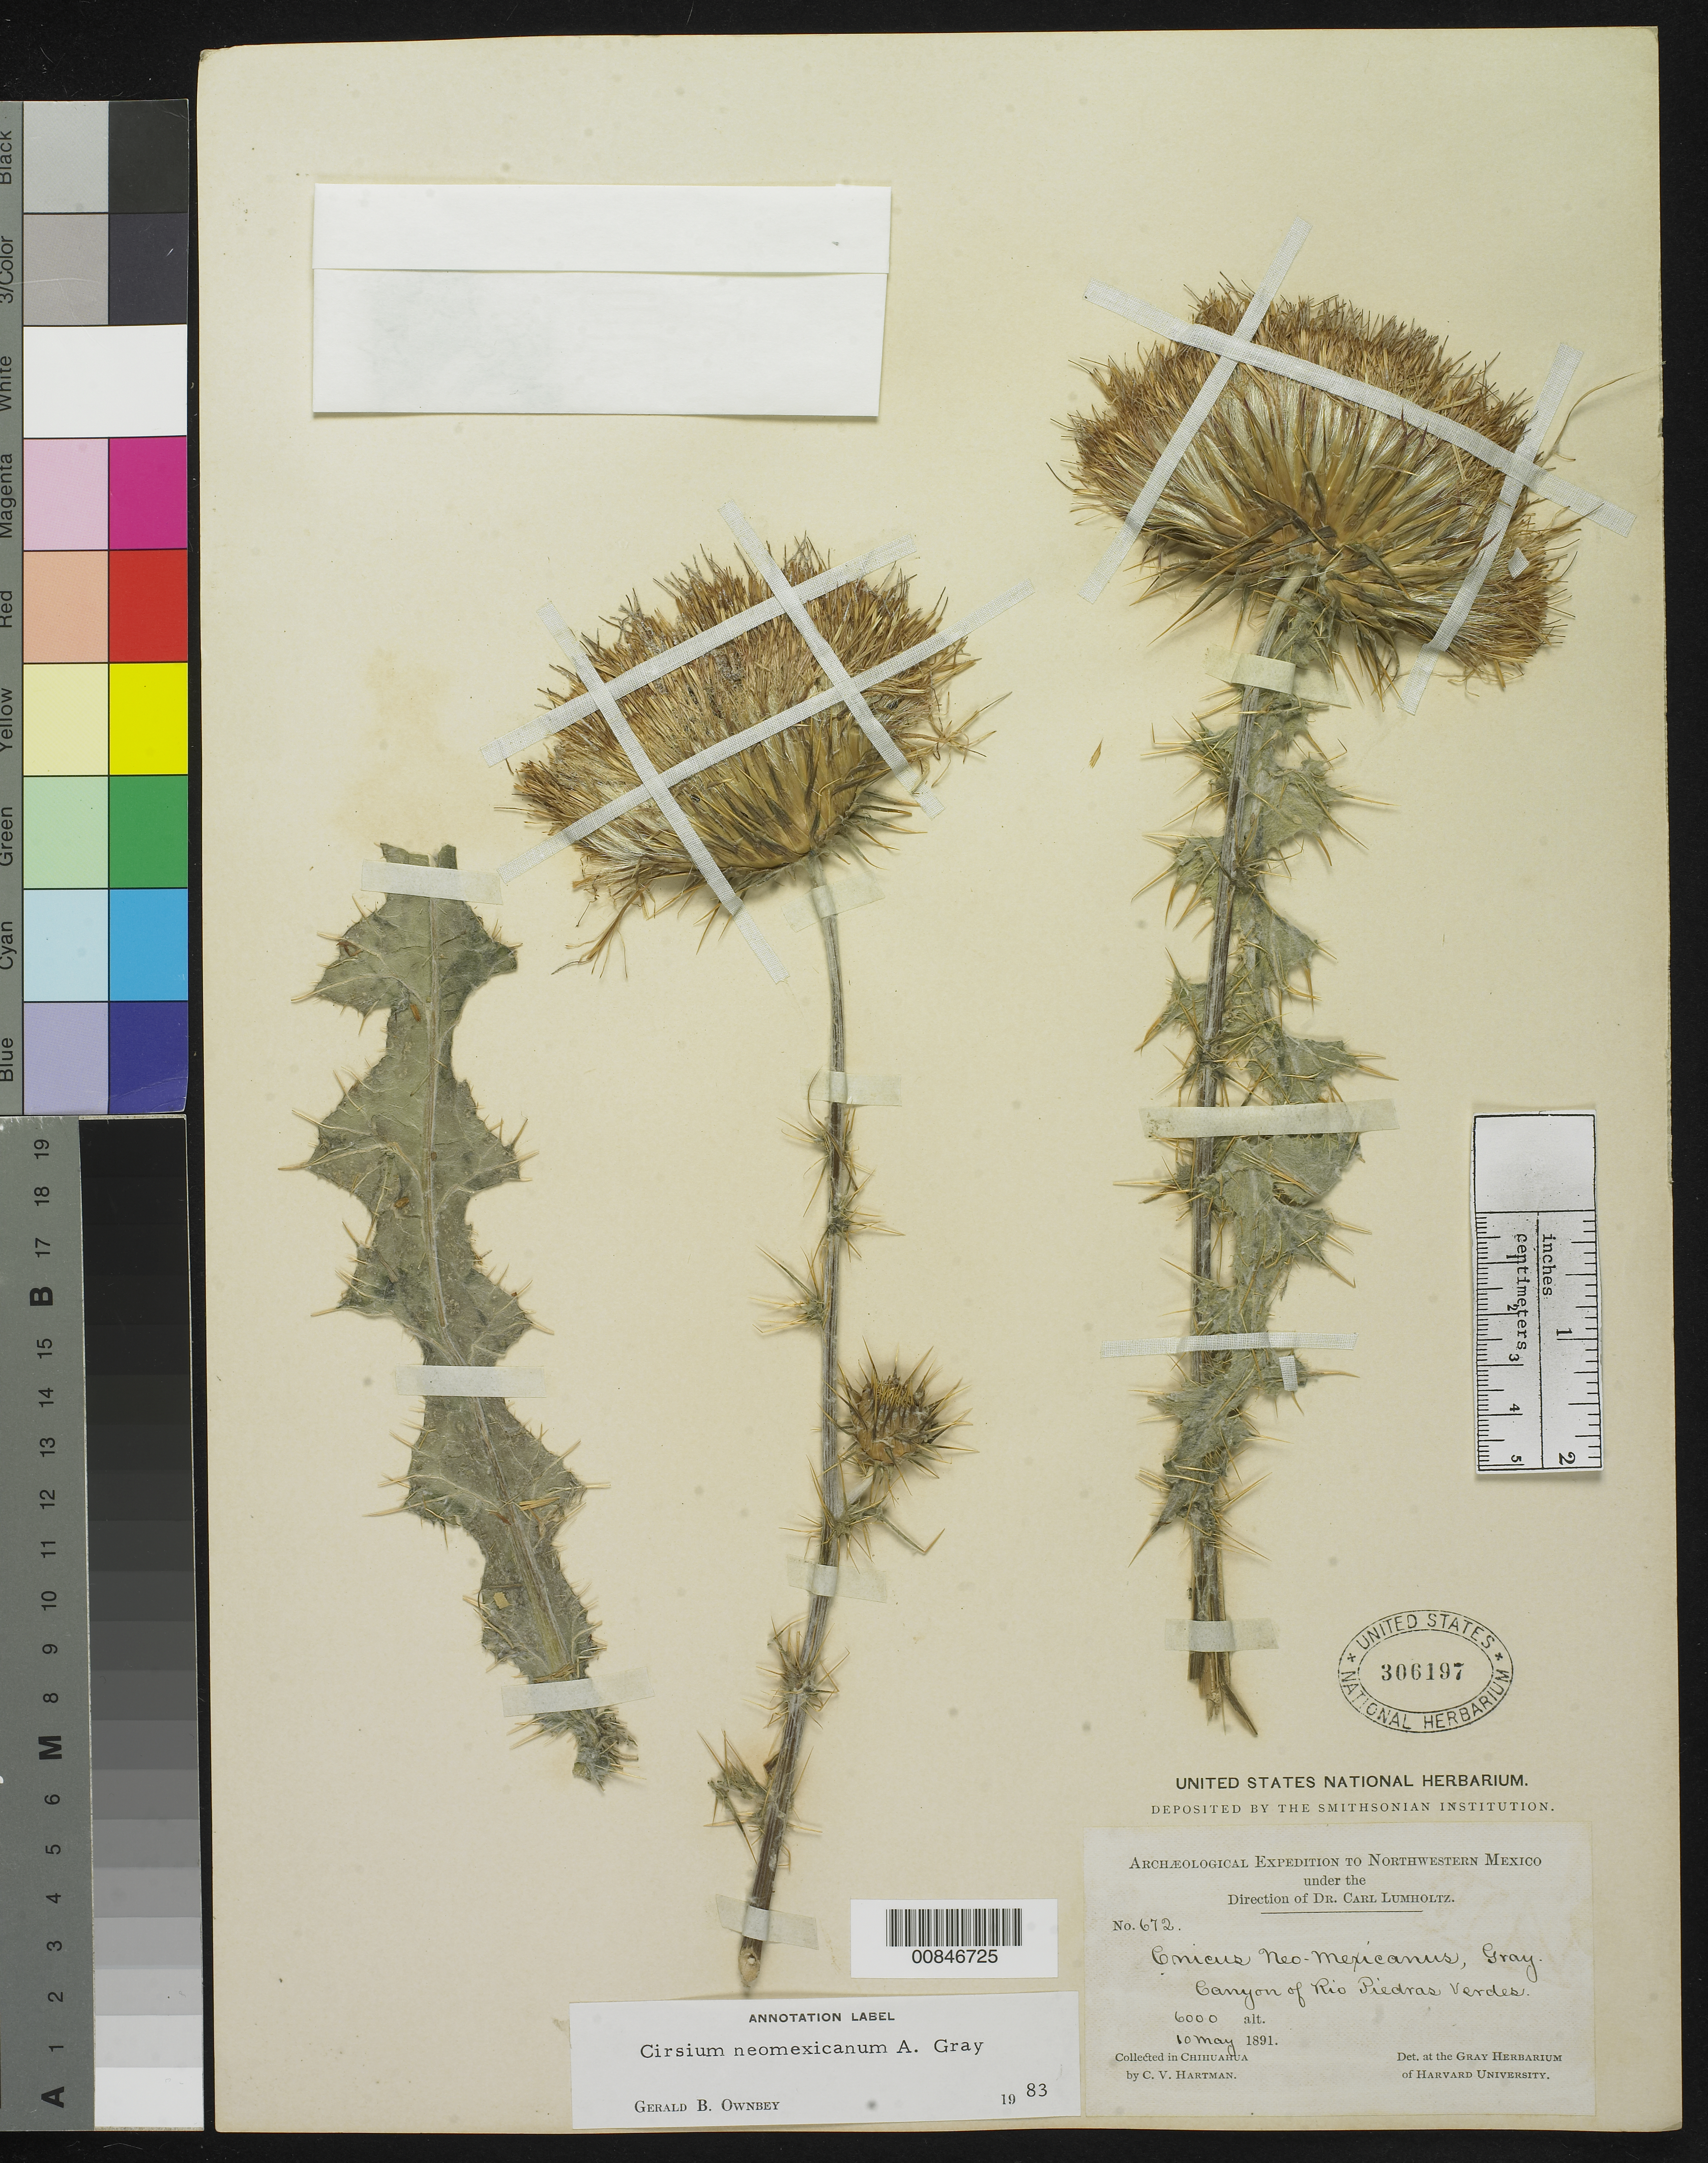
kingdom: Plantae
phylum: Tracheophyta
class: Magnoliopsida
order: Asterales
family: Asteraceae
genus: Cirsium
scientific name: Cirsium neomexicanum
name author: A. Gray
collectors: C. V. Hartman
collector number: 672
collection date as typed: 10 May 1891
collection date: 1891-05-10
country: Mexico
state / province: Chihuahua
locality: Canyon of Río Piedras Verdes.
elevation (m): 1829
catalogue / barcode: US 306197